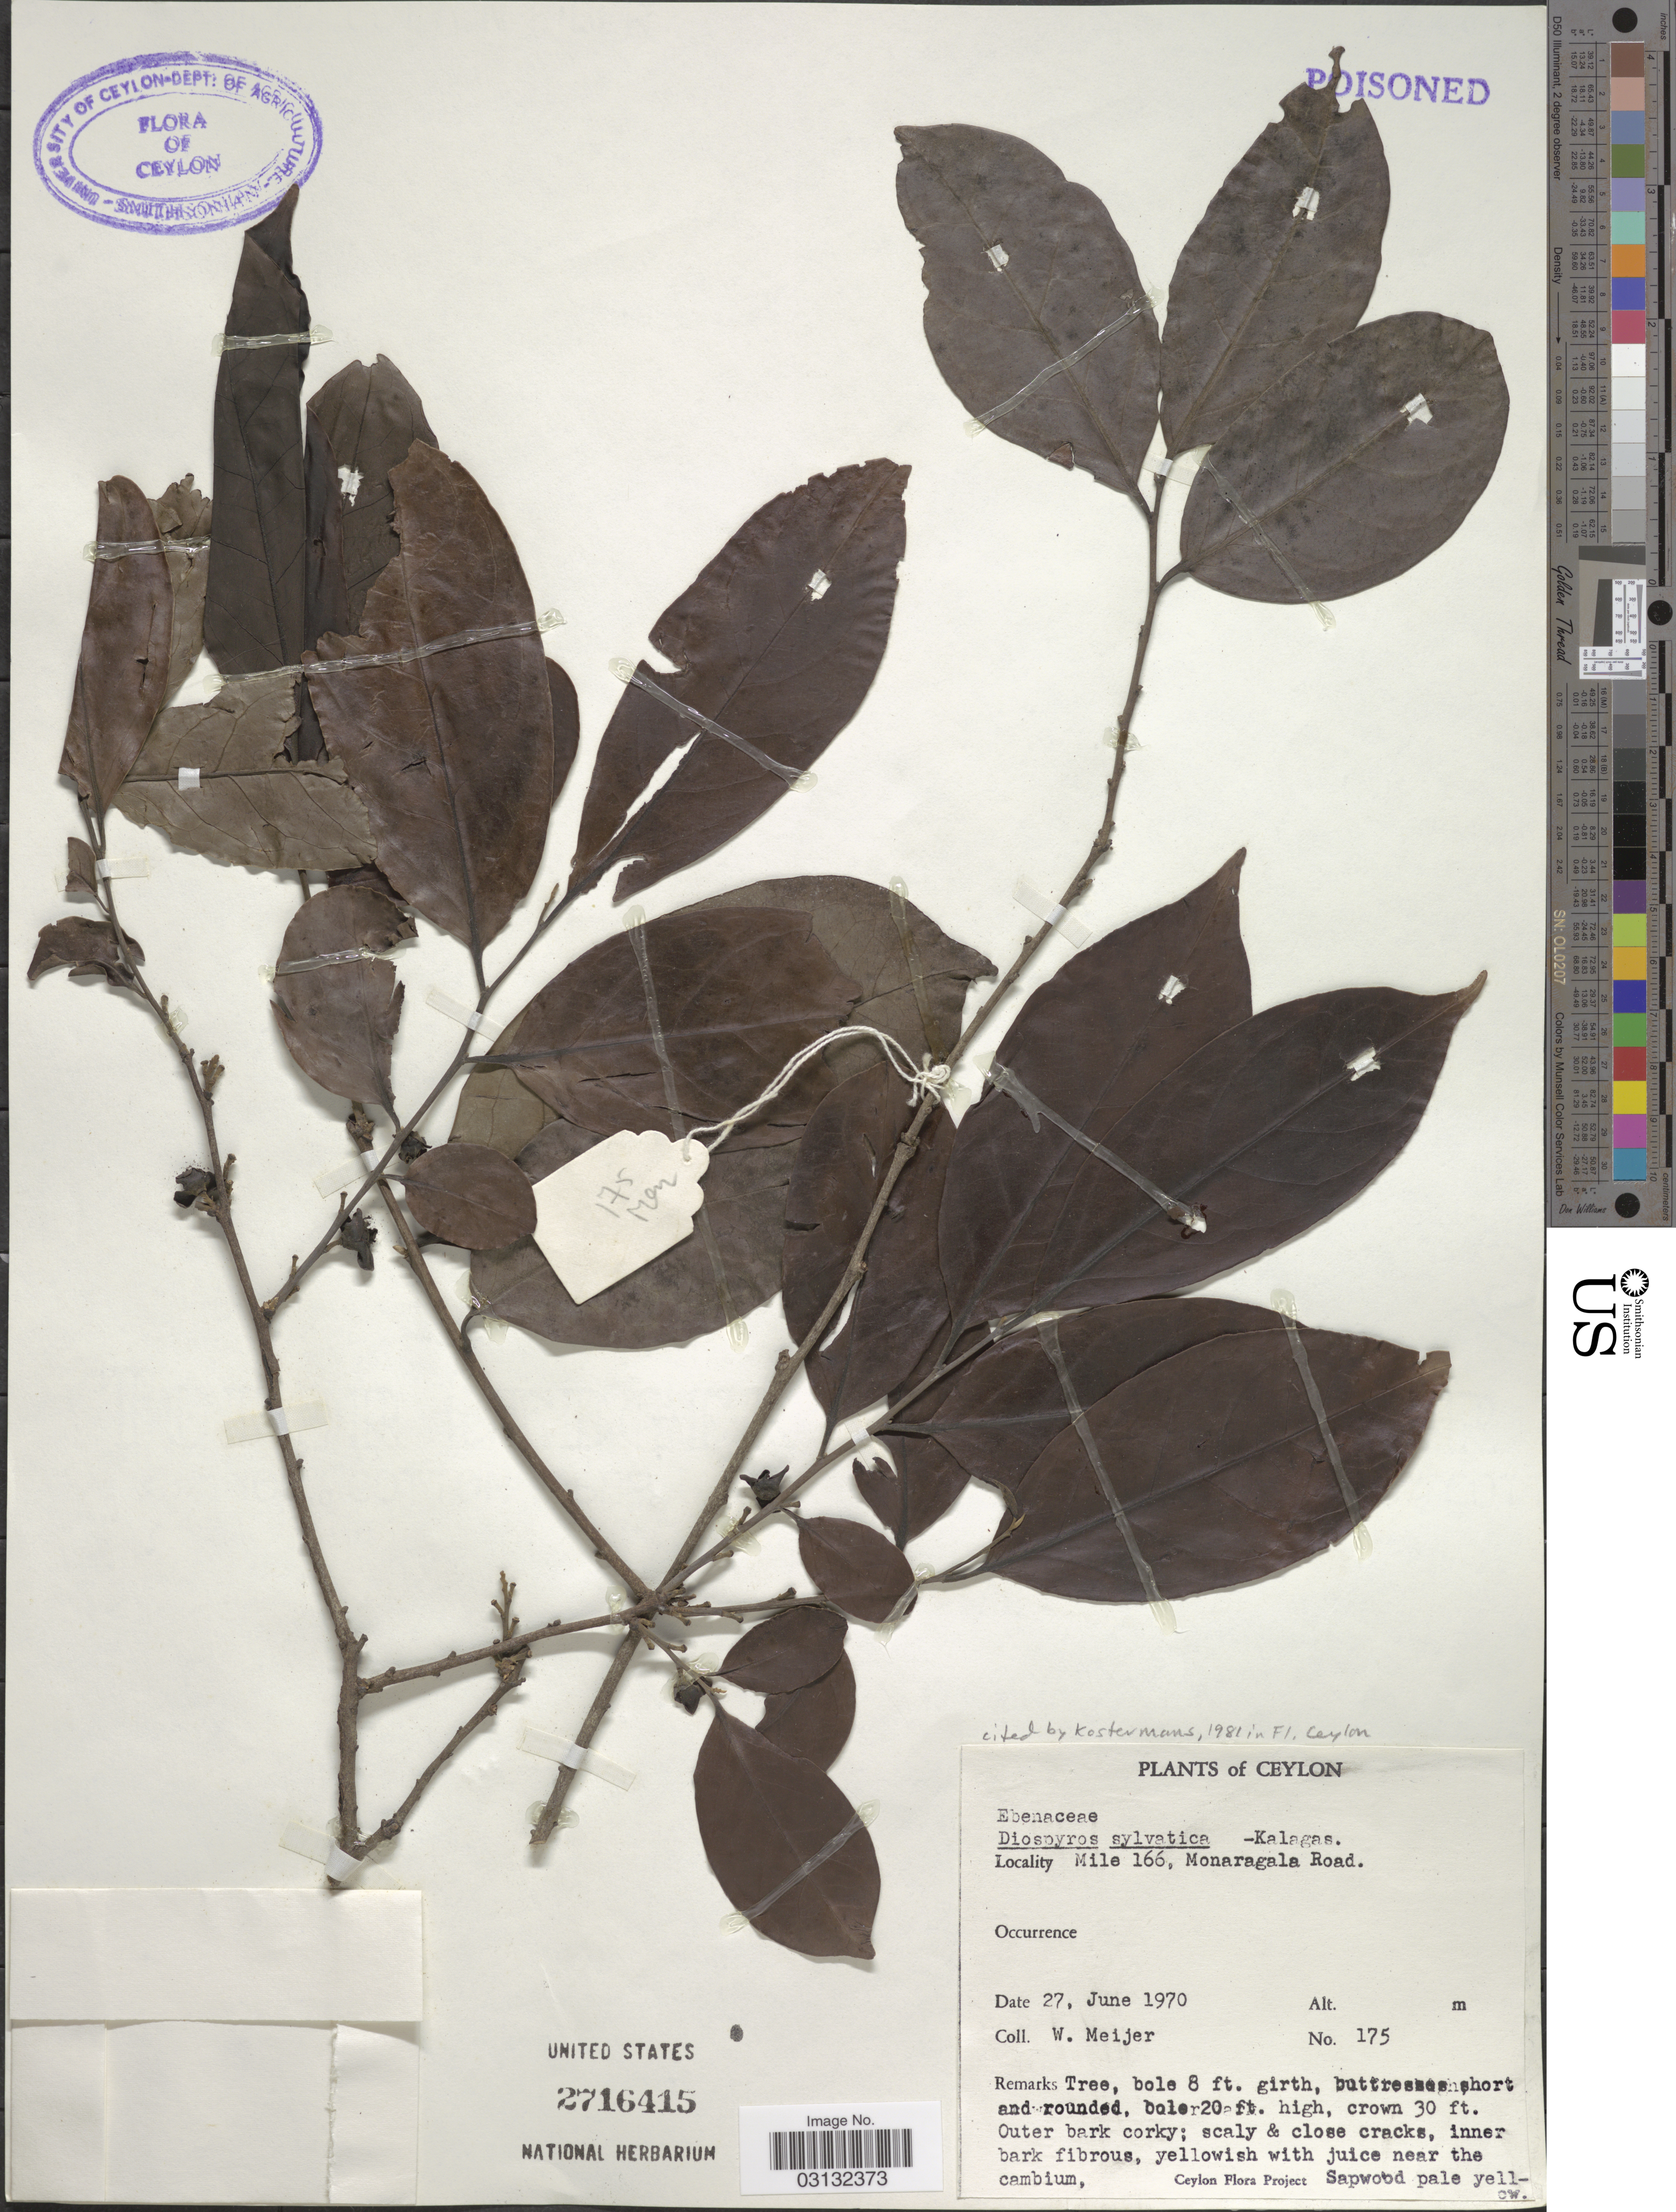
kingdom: Plantae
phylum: Tracheophyta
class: Magnoliopsida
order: Ericales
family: Ebenaceae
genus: Diospyros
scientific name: Diospyros sylvatica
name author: Roxb.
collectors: W. Meijer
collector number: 175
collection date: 1970-06-27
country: Sri Lanka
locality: Ceylon. Mile 166, Monaragala Road.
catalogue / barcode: US 2716415